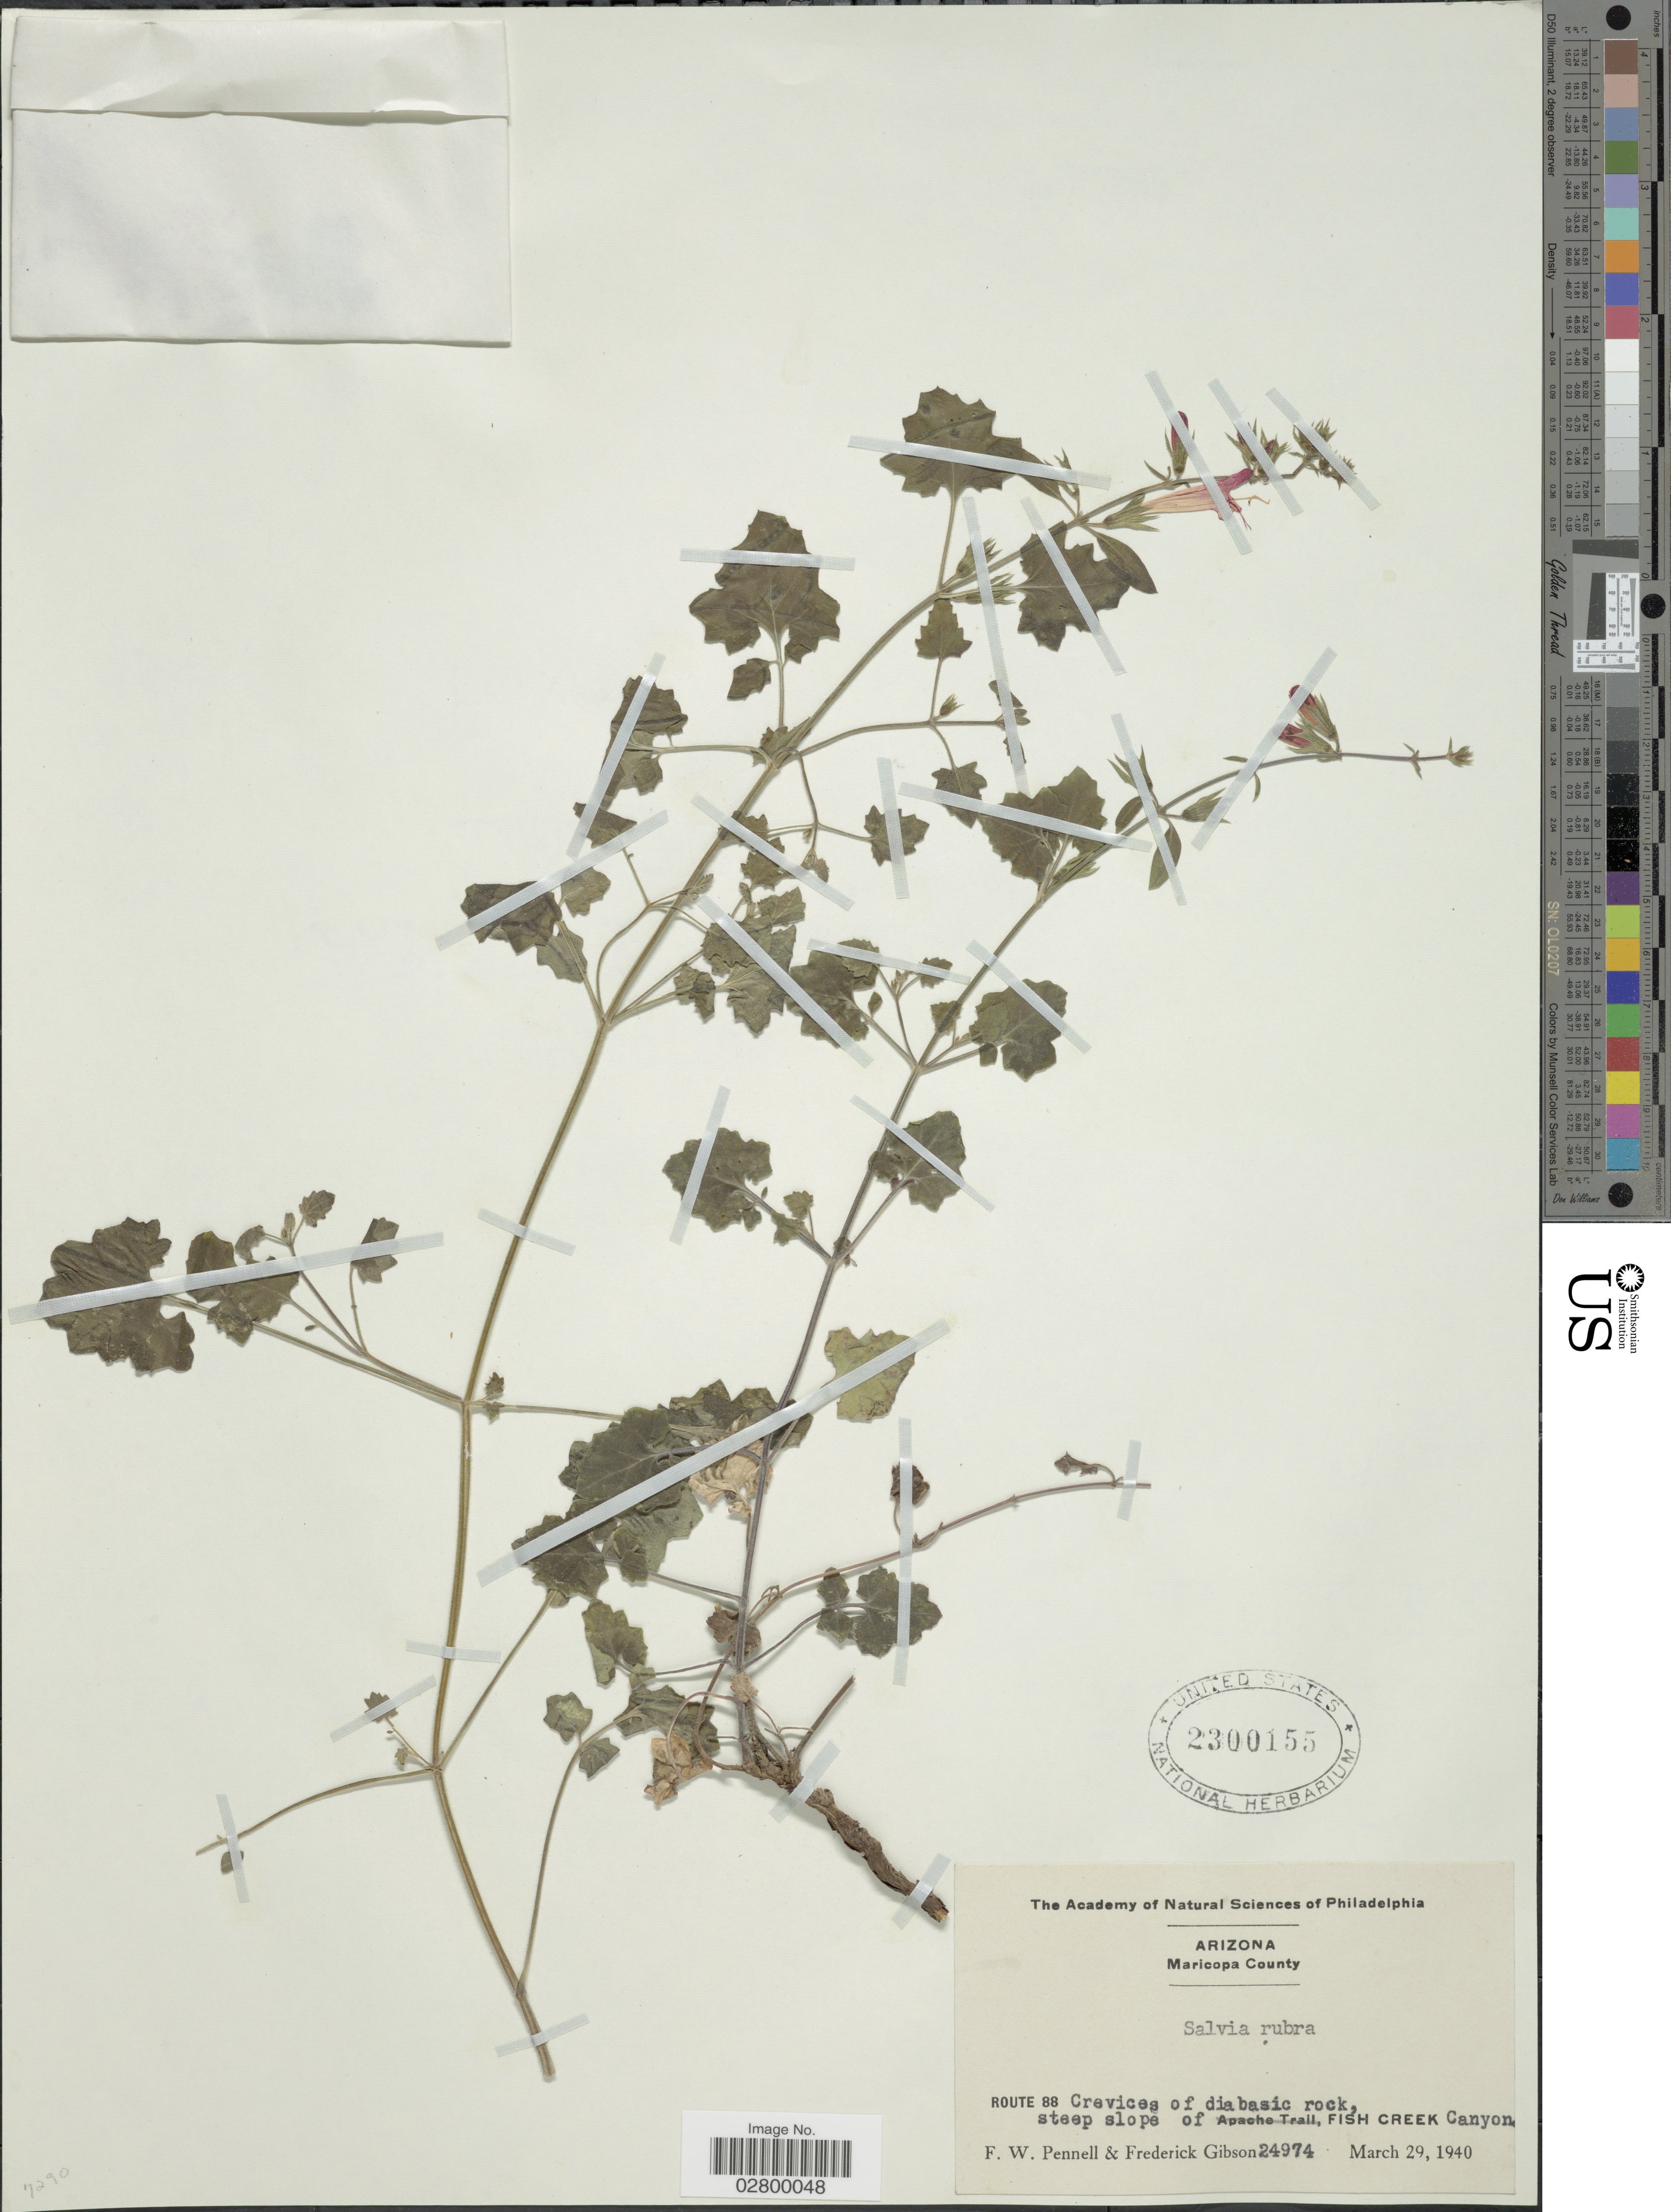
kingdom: Plantae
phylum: Tracheophyta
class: Magnoliopsida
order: Lamiales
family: Lamiaceae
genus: Salvia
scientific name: Salvia rubra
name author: Spreng.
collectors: F. W. Pennell & F. Gibson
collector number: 24974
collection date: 1940-03-29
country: United States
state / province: Arizona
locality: Maricopa County. route 88. Crevices of diabasic rock, steep slope of Fish Creek Canyon.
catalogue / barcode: US 2300155